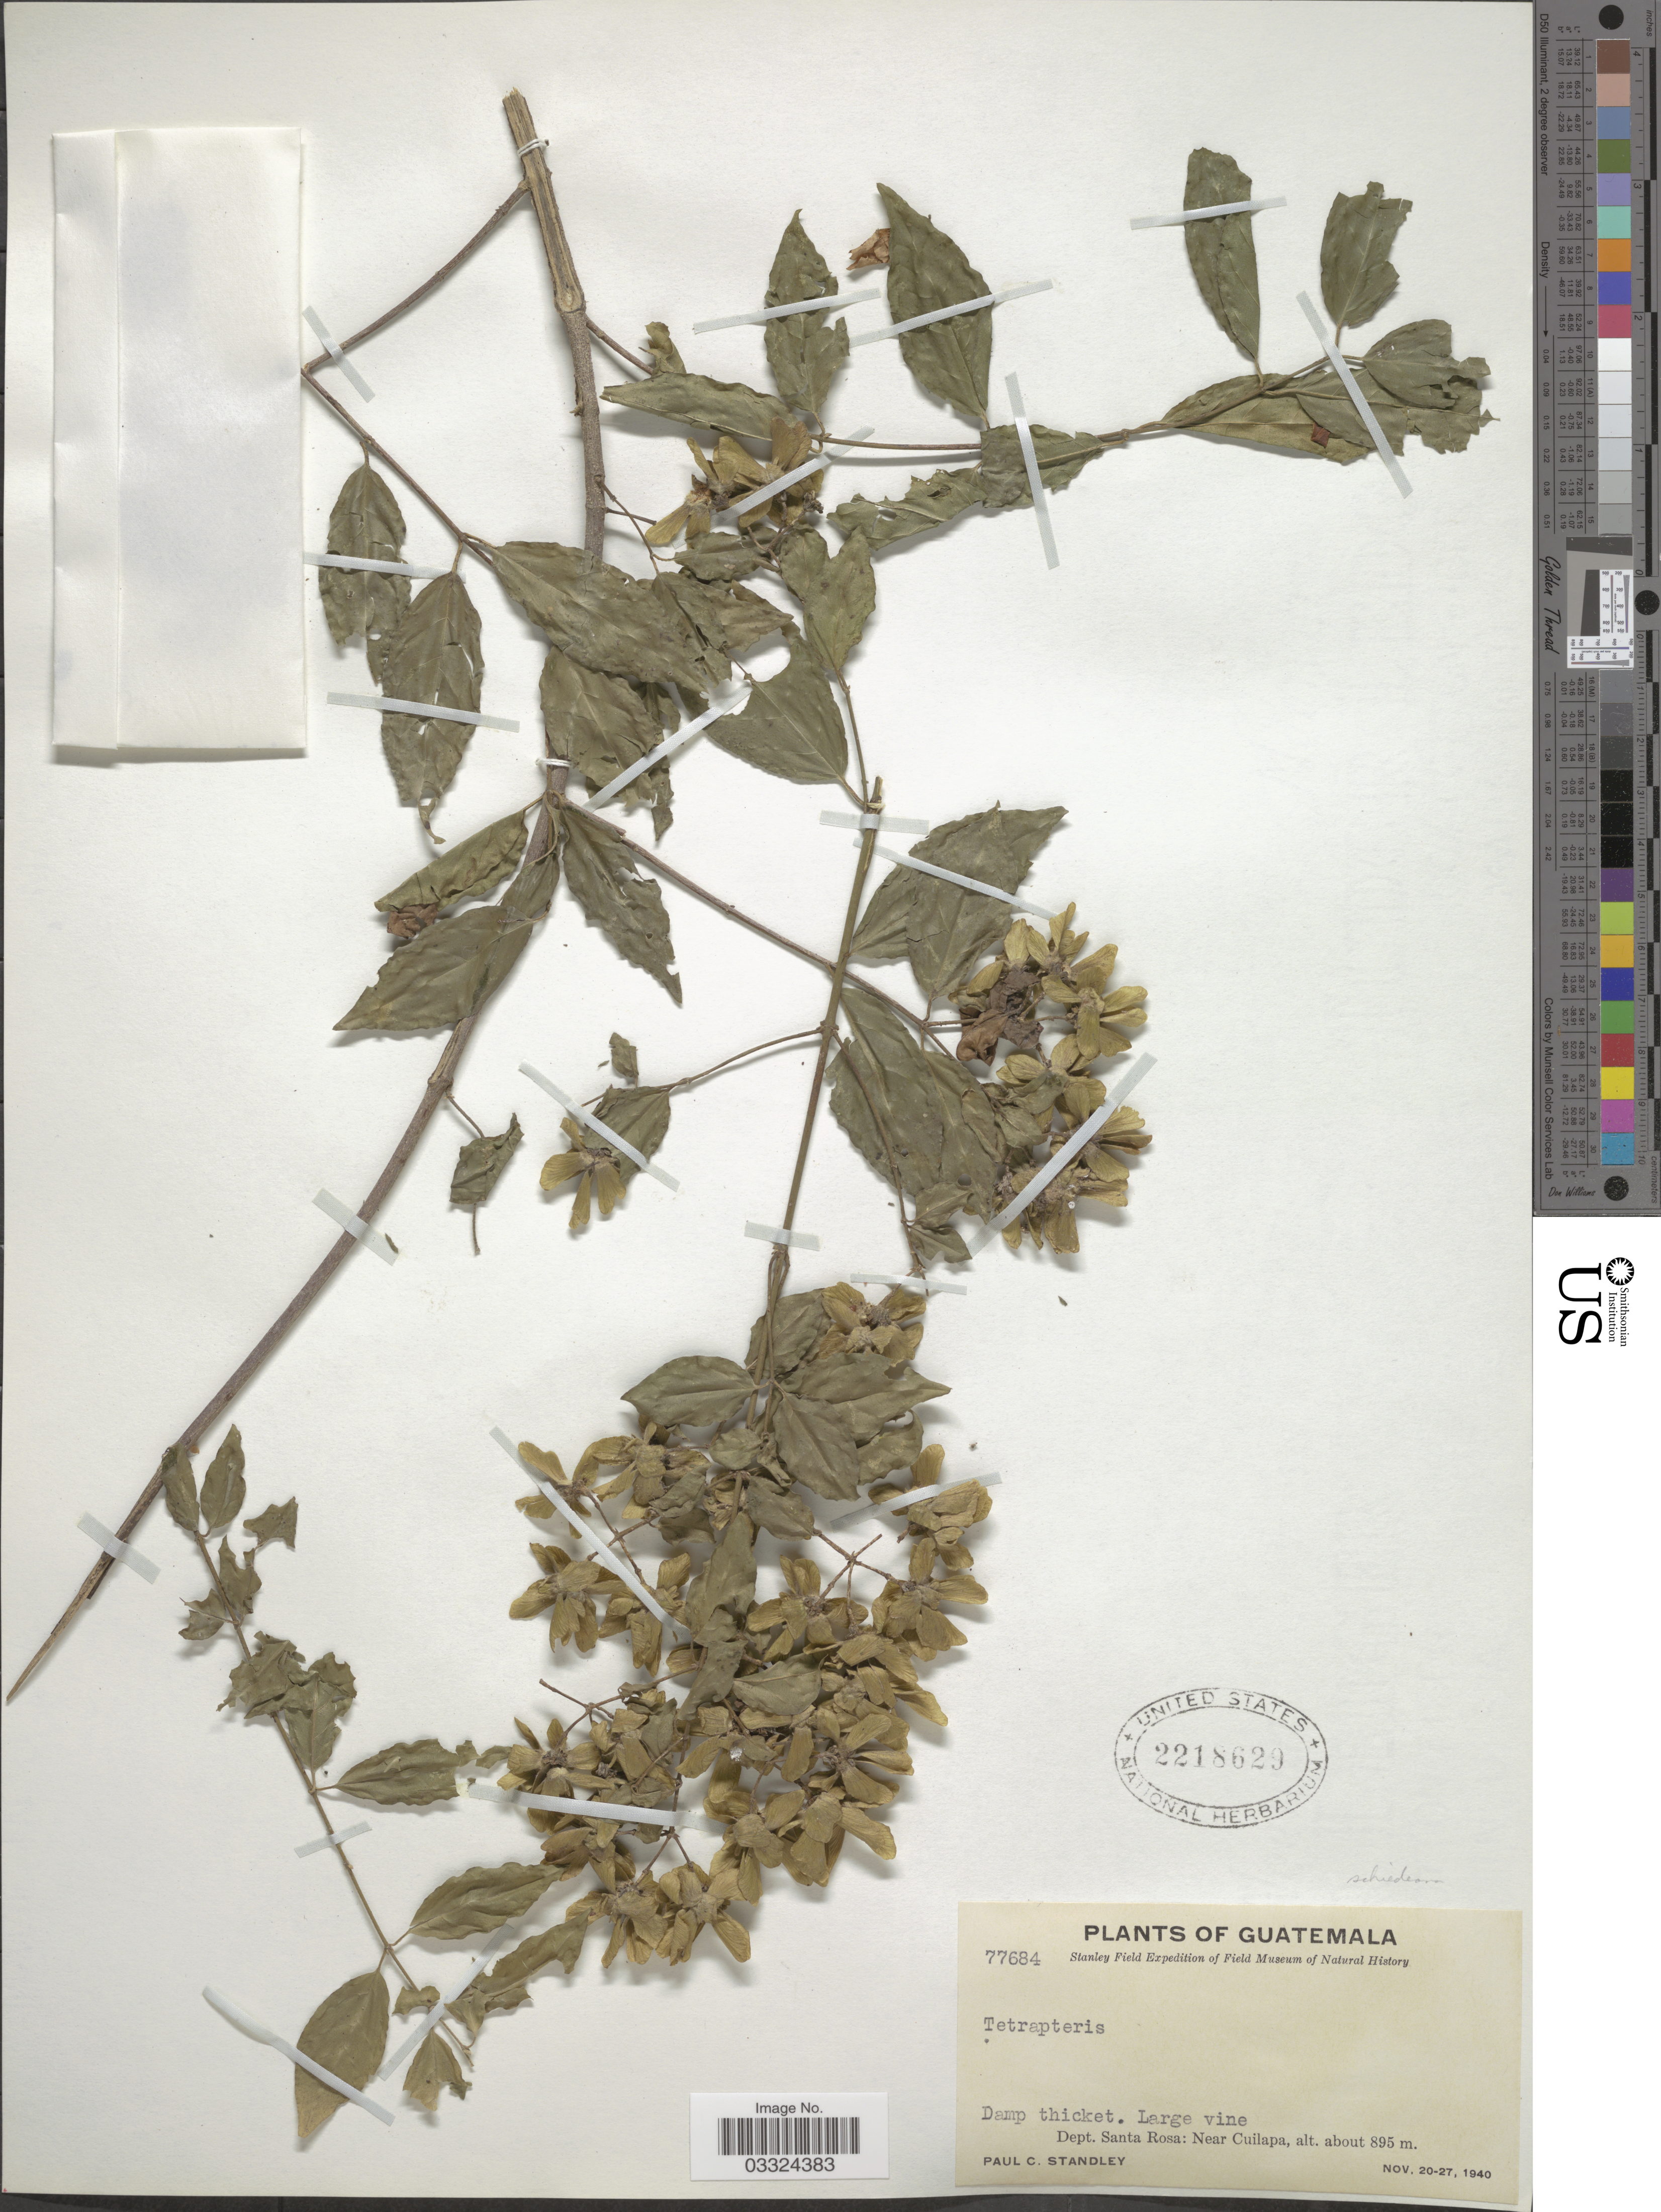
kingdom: Plantae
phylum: Tracheophyta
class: Magnoliopsida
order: Malpighiales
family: Malpighiaceae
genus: Tetrapterys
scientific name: Tetrapterys schiedeana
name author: Schltdl. & Cham.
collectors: P. C. Standley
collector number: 77684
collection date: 1940-11-20/1940-11-27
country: Guatemala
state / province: Santa Rosa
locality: Dept. Santa Rosa: Near Cuilapa.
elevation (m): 895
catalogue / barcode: US 2218629